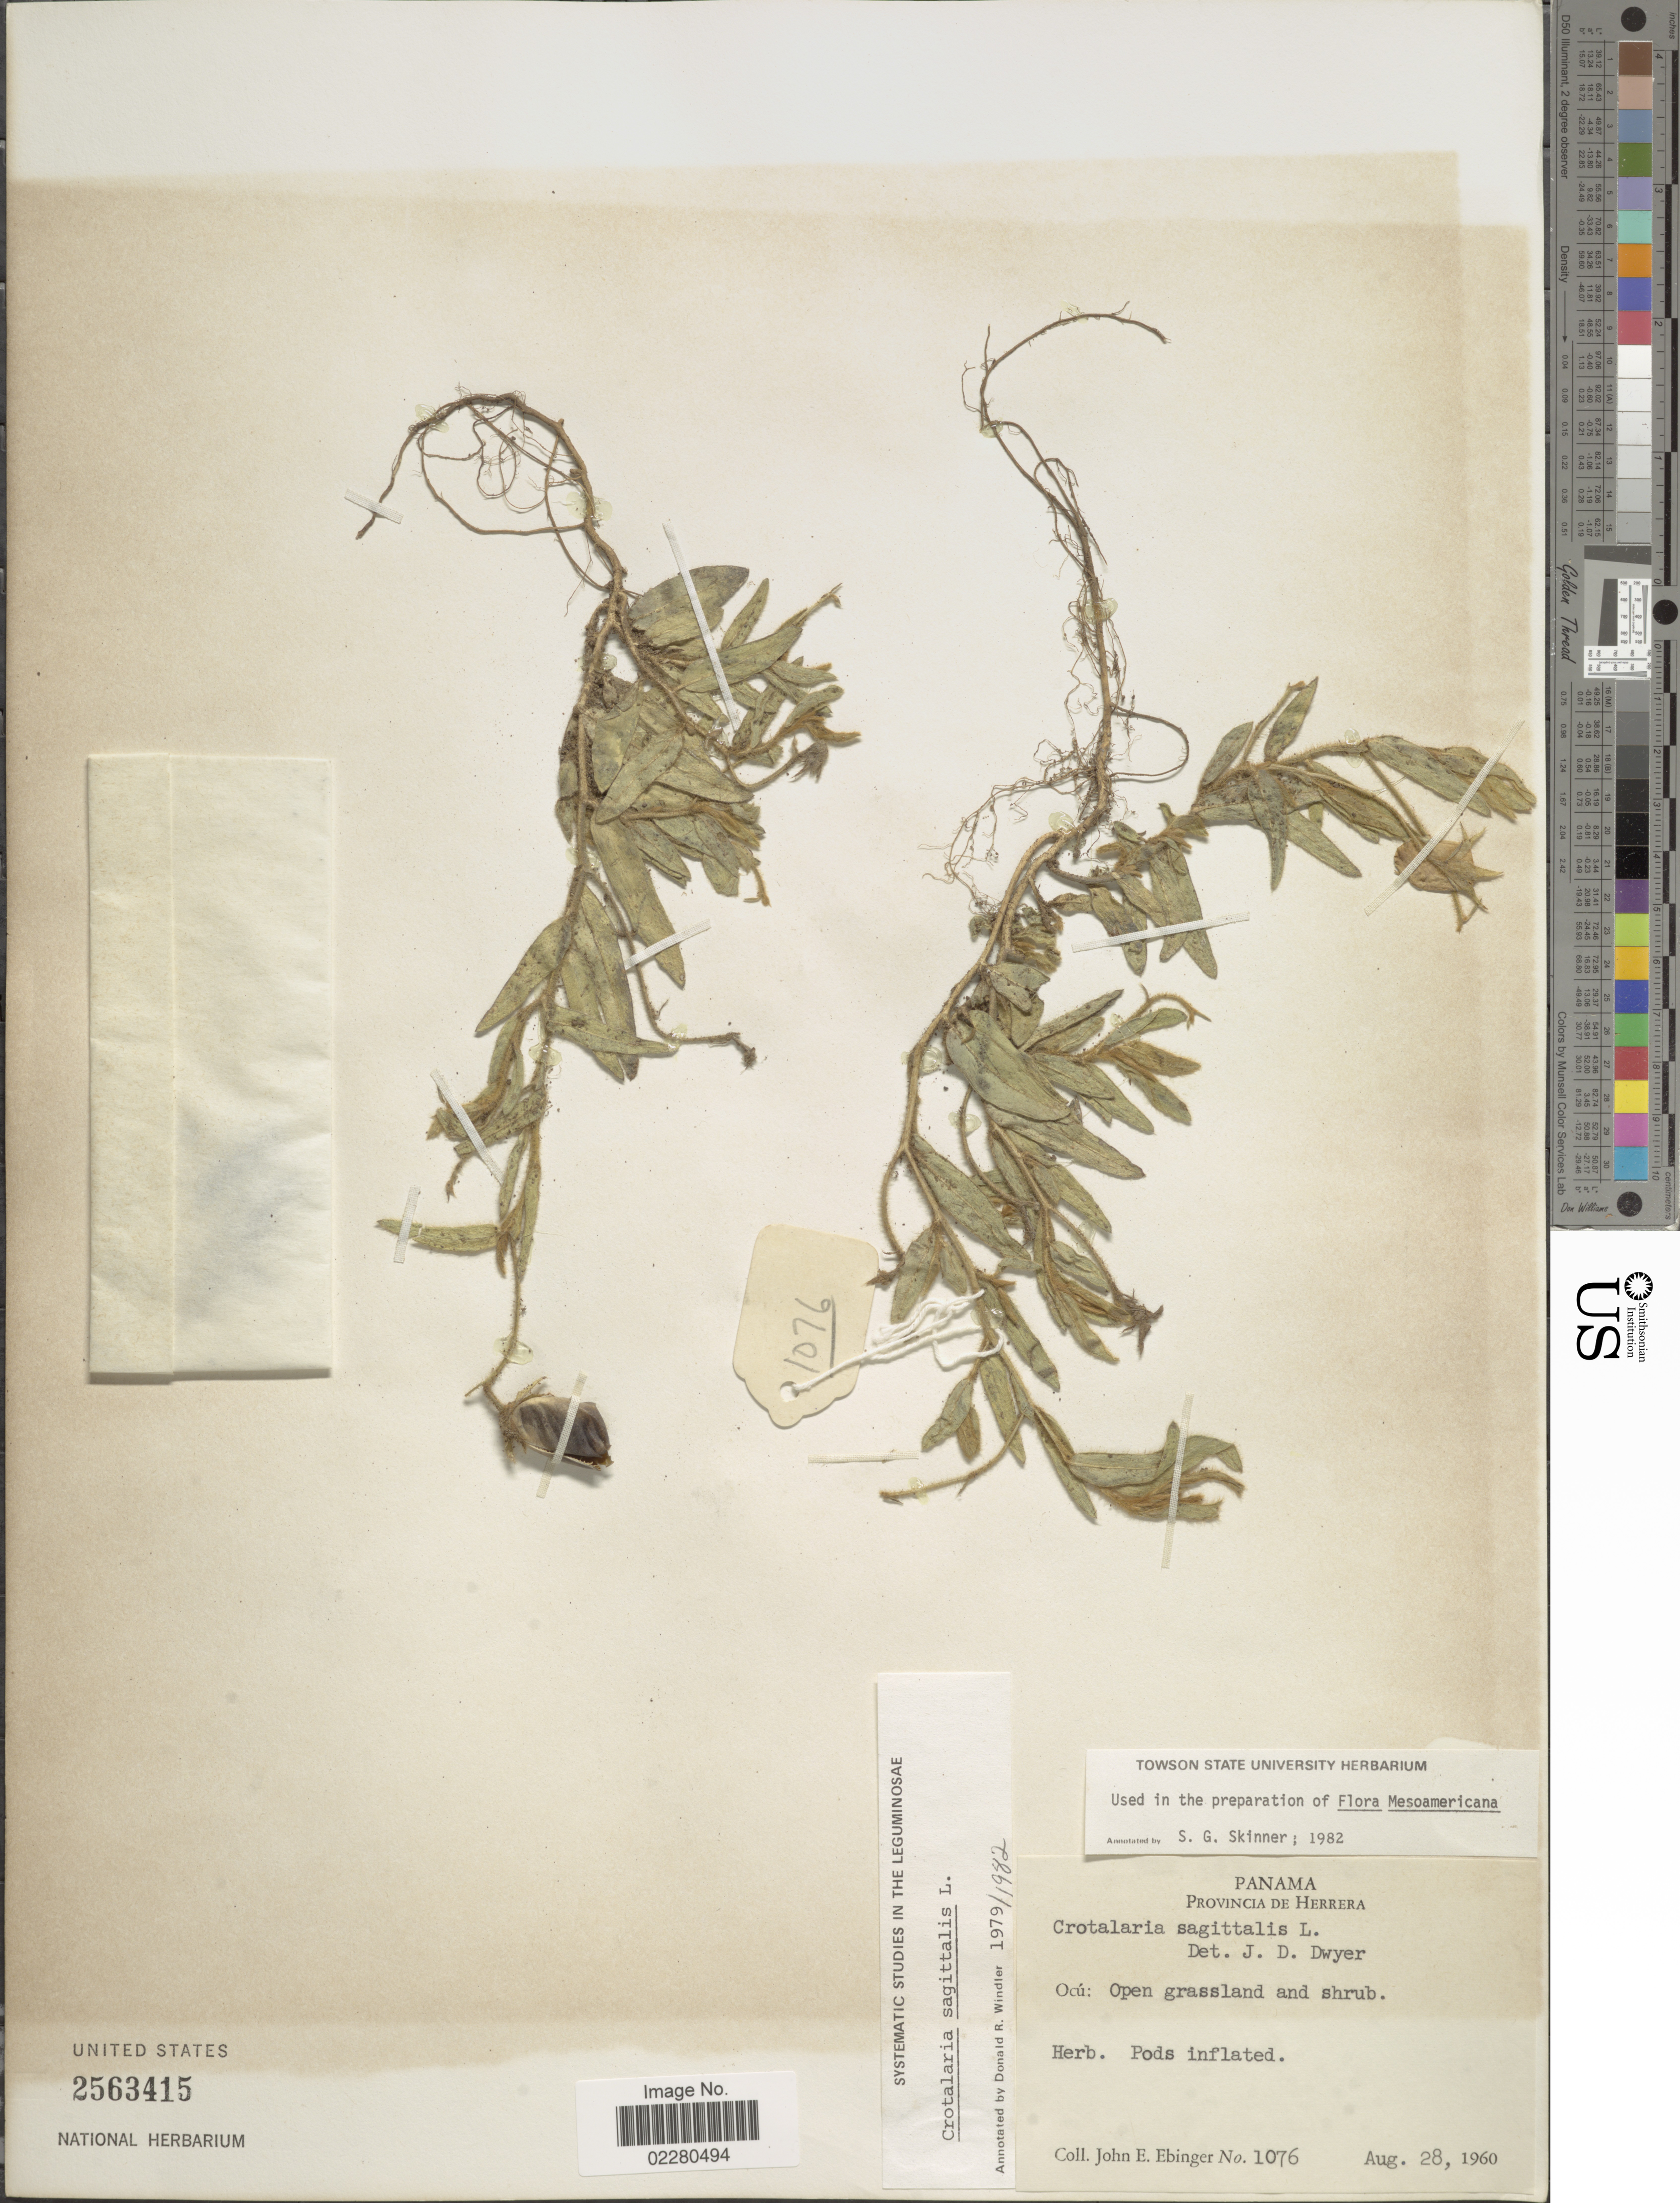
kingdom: Plantae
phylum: Tracheophyta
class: Magnoliopsida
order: Fabales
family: Fabaceae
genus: Crotalaria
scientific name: Crotalaria sagittalis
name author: L.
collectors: J. Ebinger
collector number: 1076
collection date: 1960-08-28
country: Panama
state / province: Herrera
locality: Provincia de Herrera. Ocú: Open grassland and shrub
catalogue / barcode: US 2563415